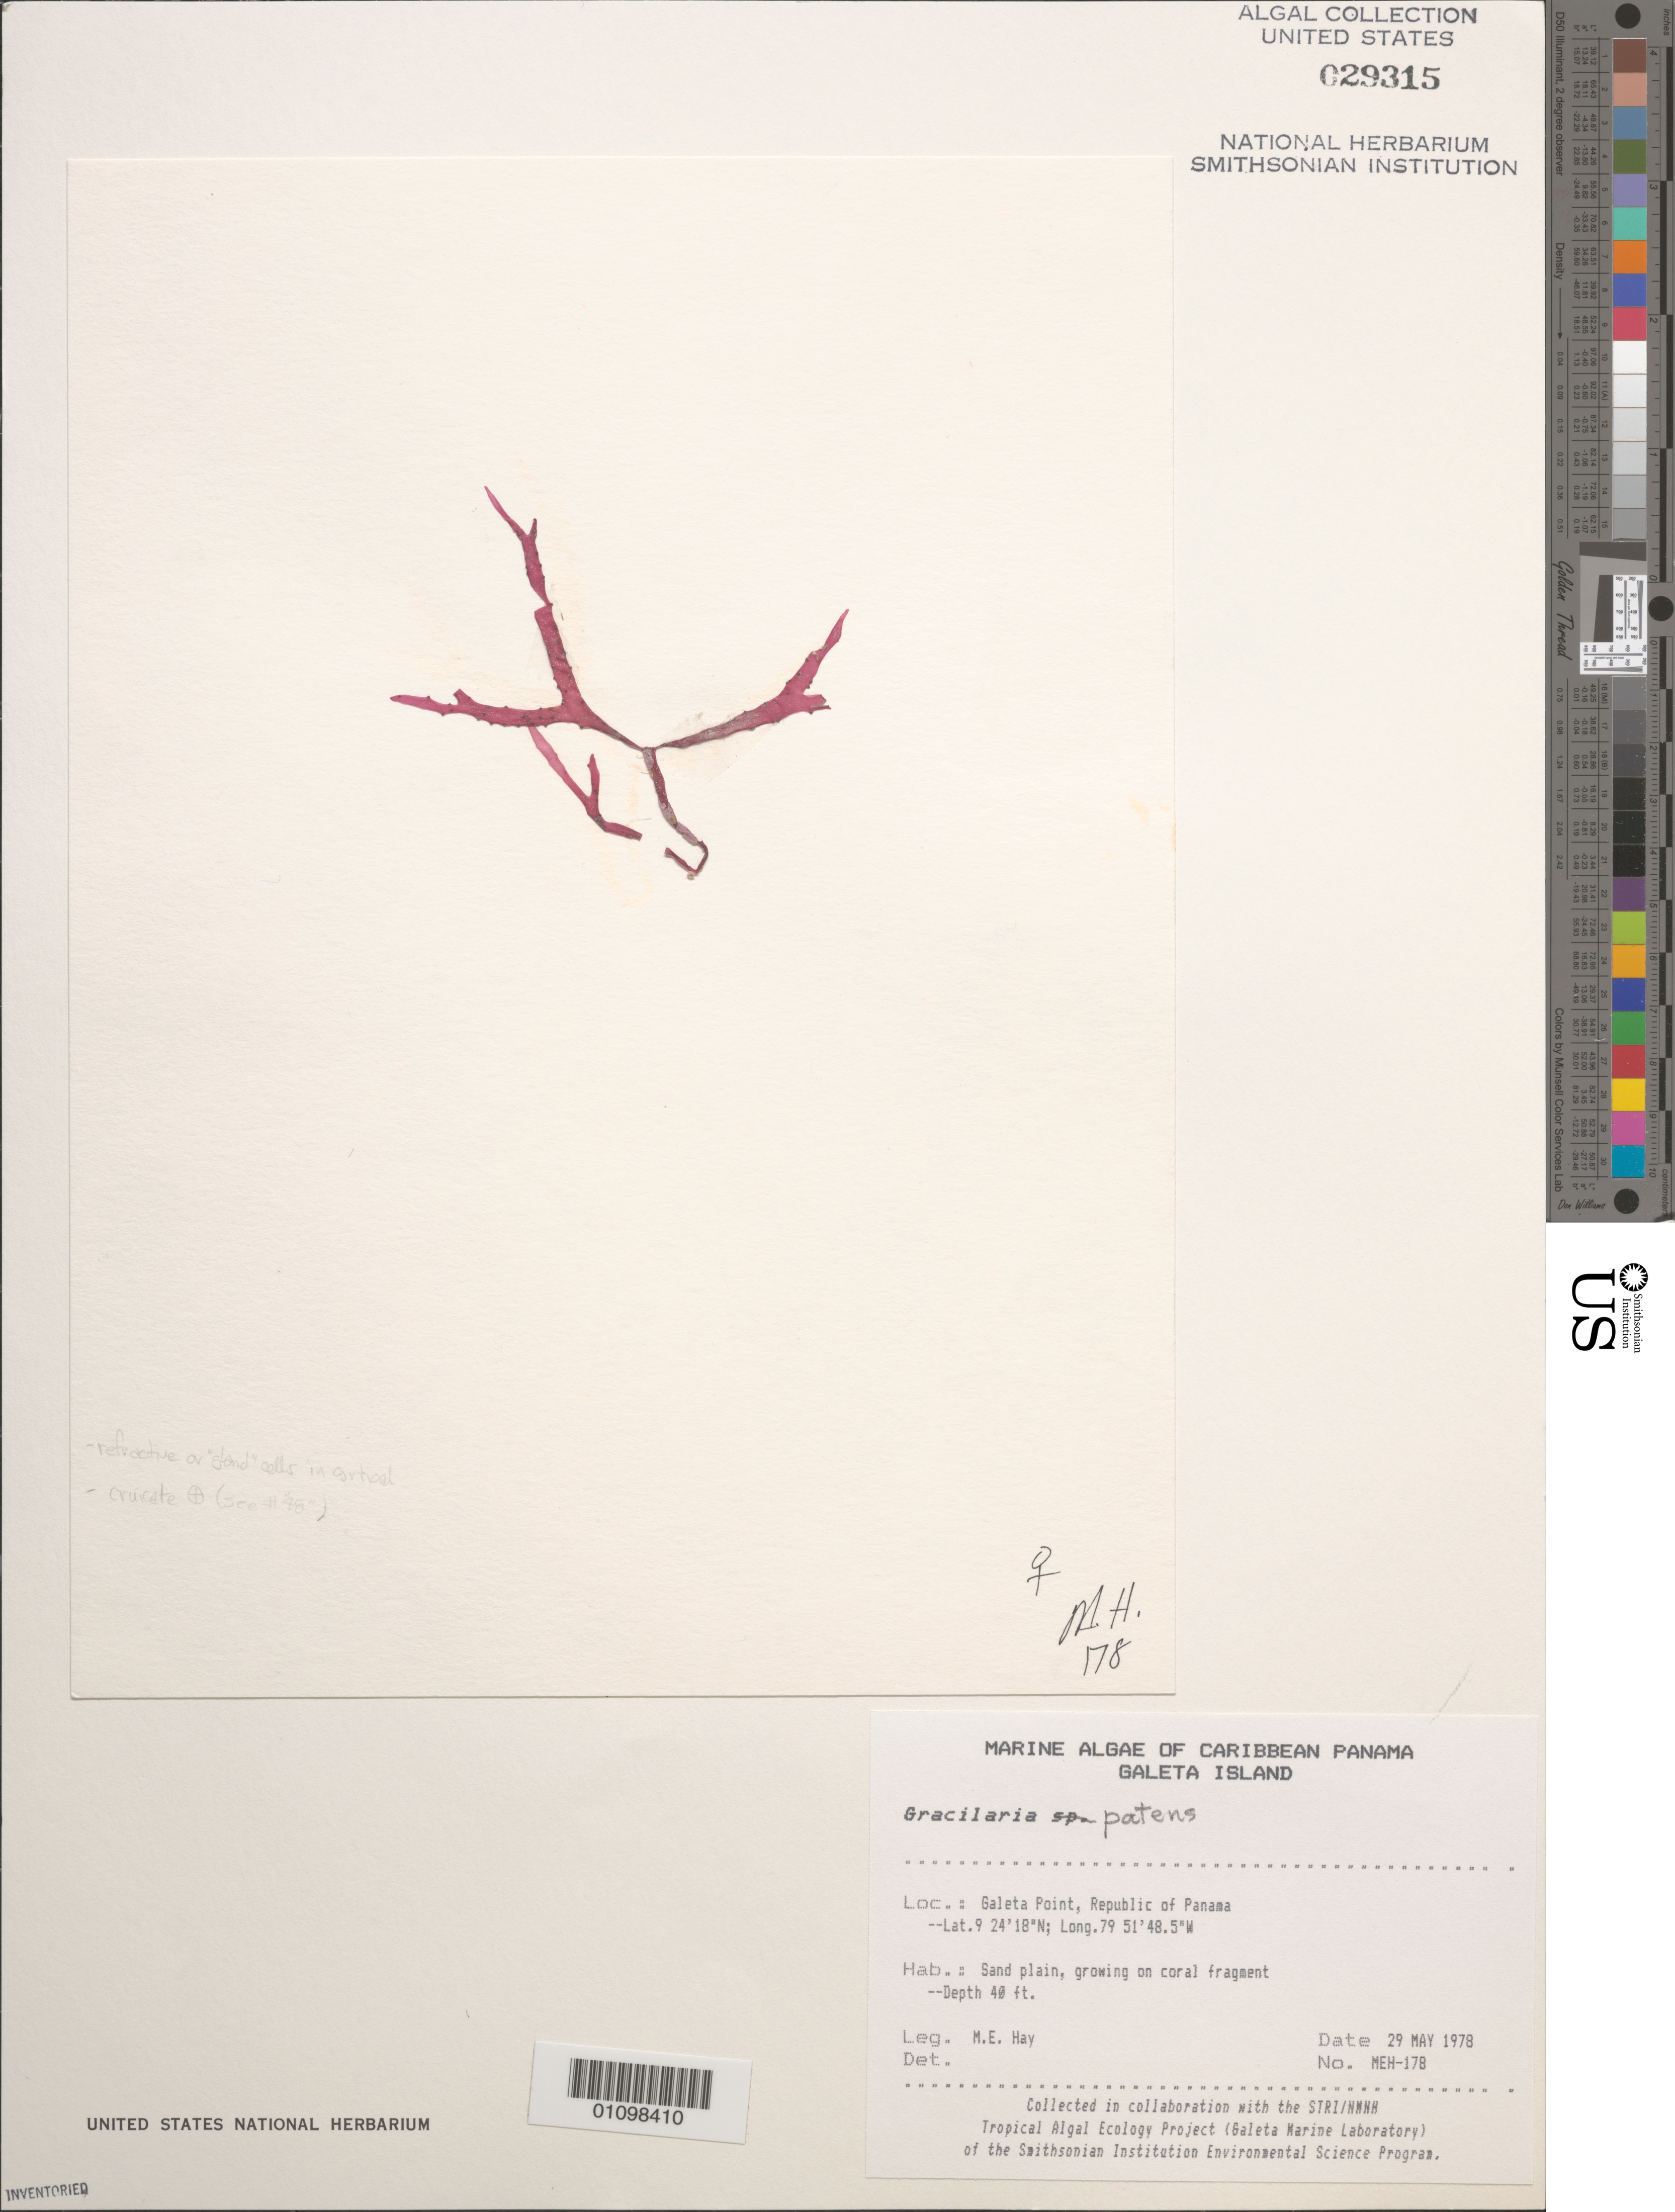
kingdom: Plantae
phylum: Rhodophyta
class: Florideophyceae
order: Gracilariales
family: Gracilariaceae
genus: Gracilaria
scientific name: Gracilaria patens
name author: P. Crouan & H. Crouan in Schramm & Maze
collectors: M. E. Hay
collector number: MEH-178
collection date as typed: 29 May 1978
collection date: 1978-05-29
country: Panama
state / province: Colón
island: Galeta Island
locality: Galeta Point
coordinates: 9 24' 18" N, 79 51' 48.5" W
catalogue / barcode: US 29315